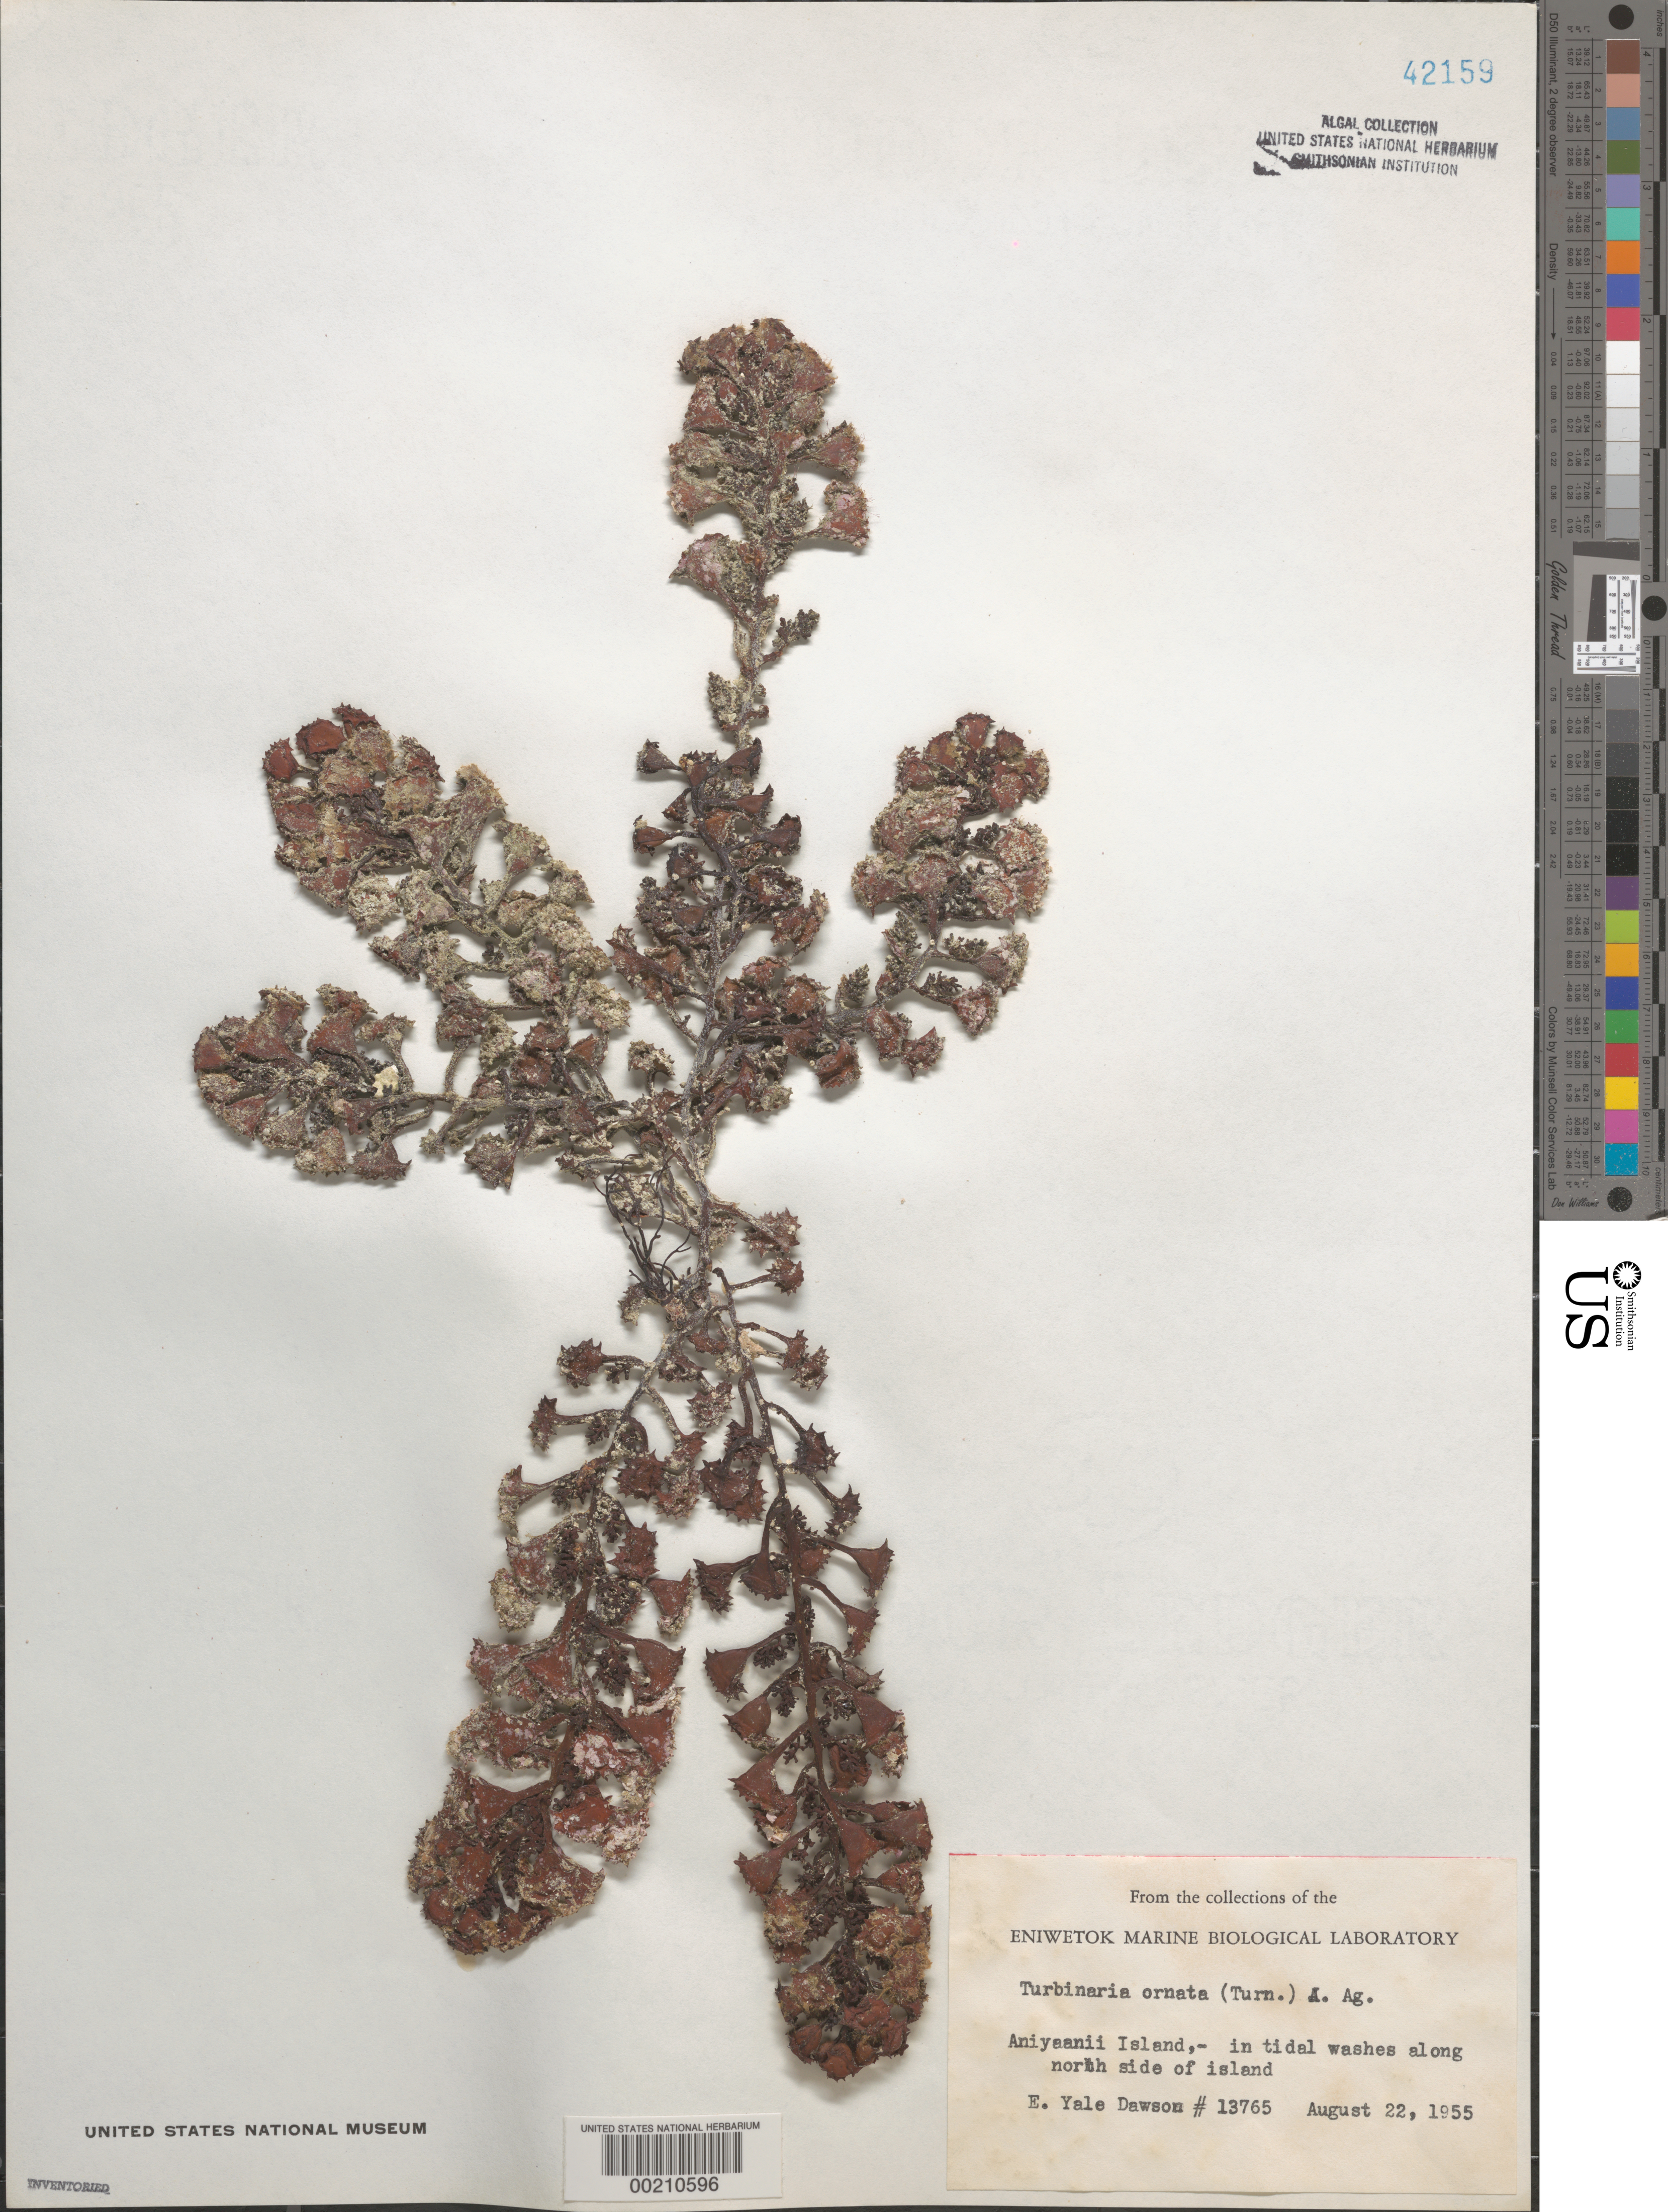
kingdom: Chromista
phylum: Ochrophyta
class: Phaeophyceae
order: Fucales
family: Sargassaceae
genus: Turbinaria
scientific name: Turbinaria ornata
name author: (Turner) J. Agardh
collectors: E. Y. Dawson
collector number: EYD 13765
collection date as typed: August 22, 1955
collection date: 1955-08-22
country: Marshall Islands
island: Enewetak [Eniwetok] Atoll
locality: Aniyaanii Island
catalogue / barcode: US 42159